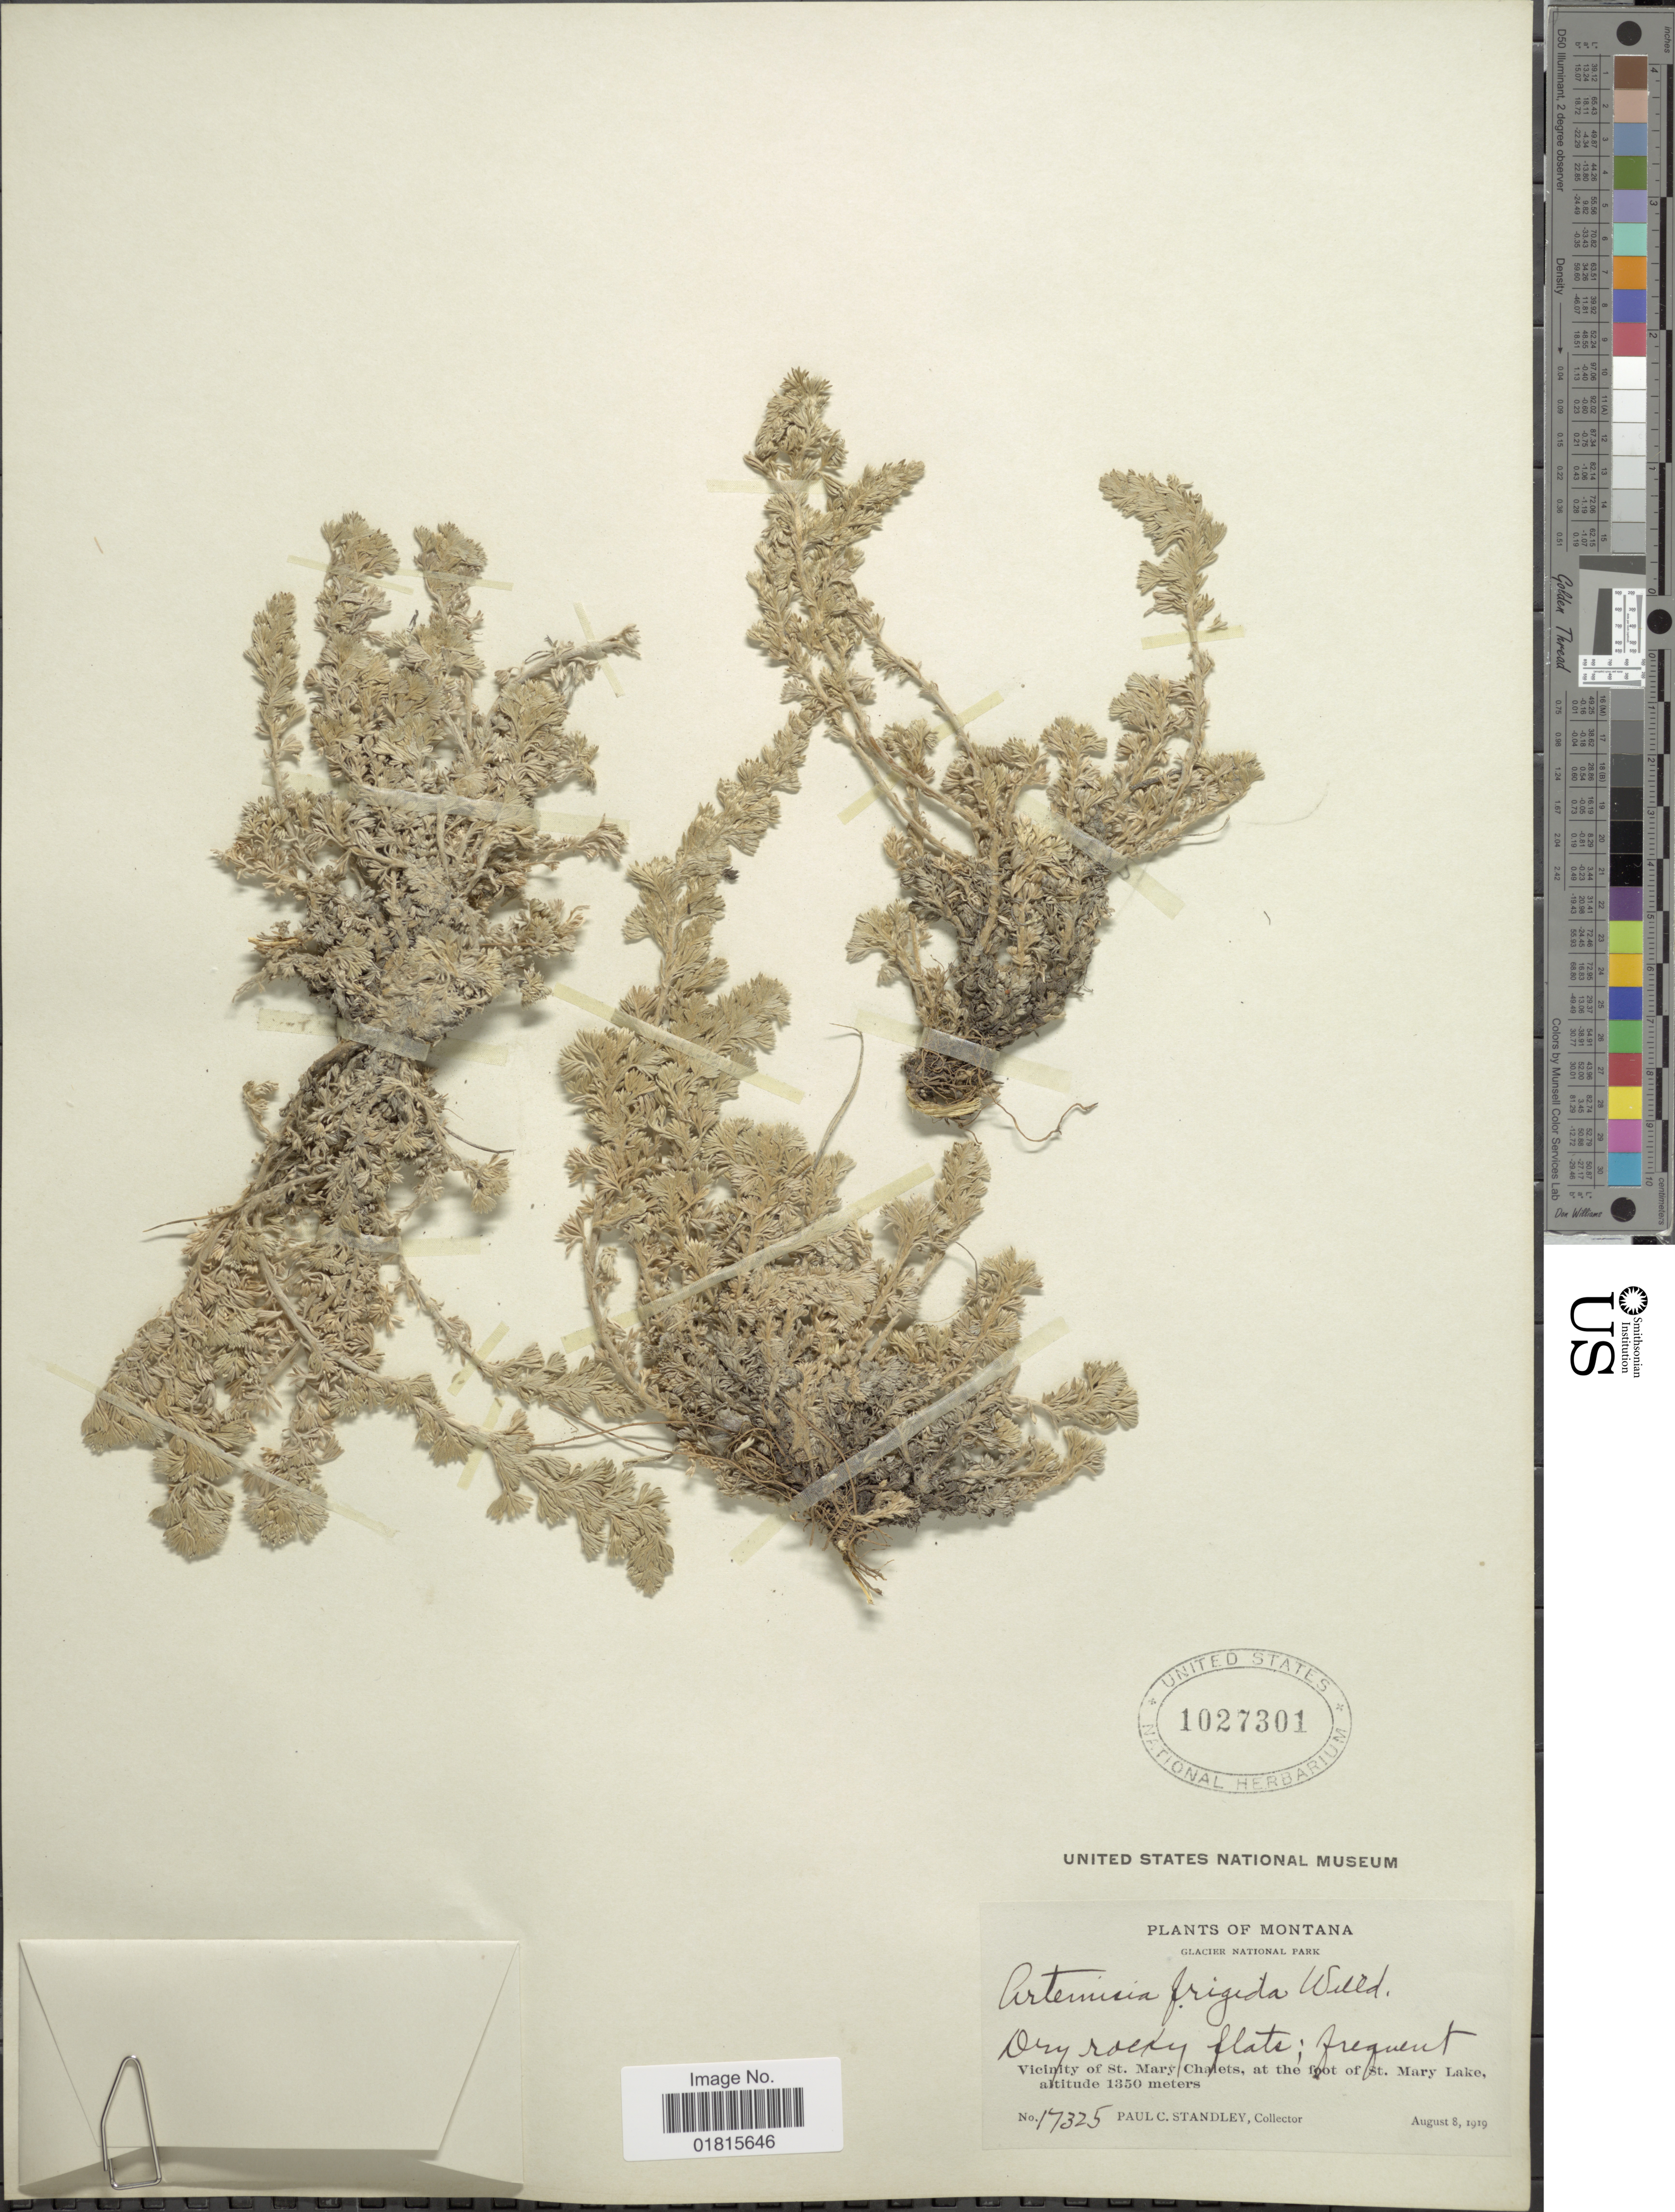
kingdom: Plantae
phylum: Tracheophyta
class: Magnoliopsida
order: Asterales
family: Asteraceae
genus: Artemisia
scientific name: Artemisia frigida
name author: Willd.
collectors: P. C. Standley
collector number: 17325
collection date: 1919-08-08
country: United States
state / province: Montana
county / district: Glacier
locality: Glacier National Park, Vicinity of St. Mary Chalets, at the foot of St. Mary Lake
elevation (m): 1350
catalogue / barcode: US 1027301